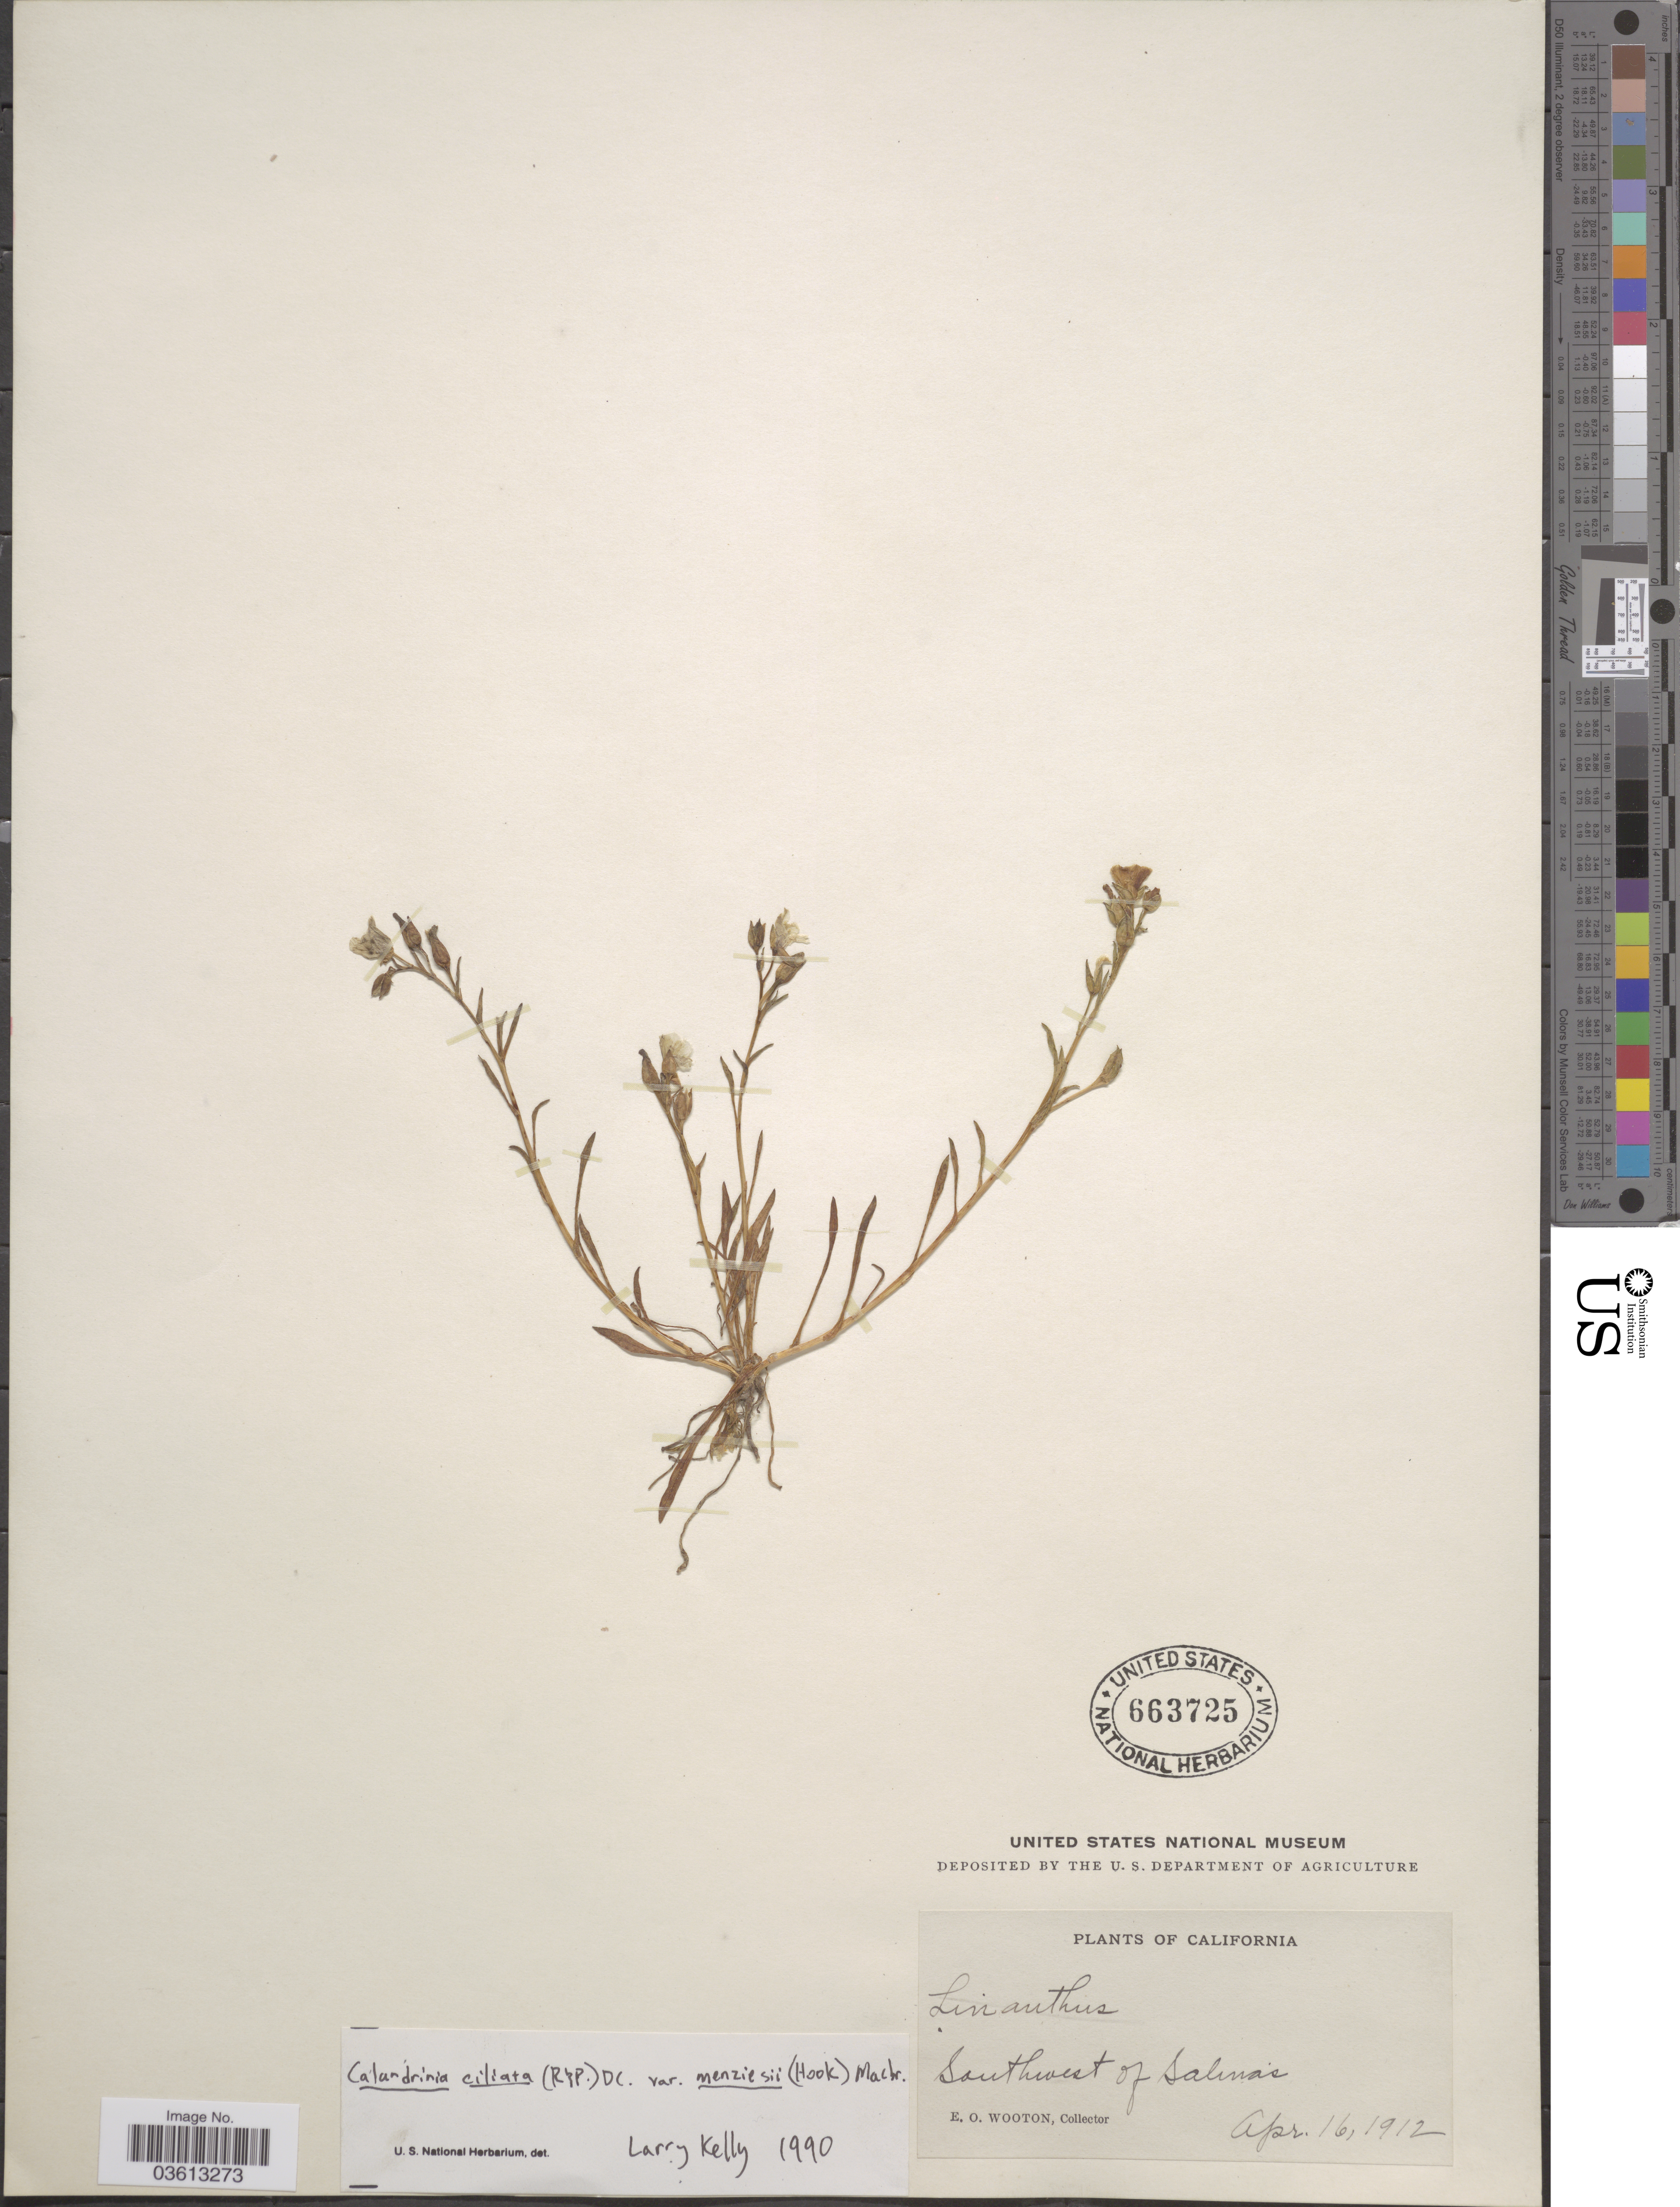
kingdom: Plantae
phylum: Tracheophyta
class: Magnoliopsida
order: Caryophyllales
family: Montiaceae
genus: Calandrinia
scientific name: Calandrinia ciliata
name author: (Ruiz & Pav.) DC.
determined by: Strong, Mark T., (BOT), Smithsonian Institution - National Museum of Natural History (UNITED STATES)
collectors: E. O. Wooton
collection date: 1912-04-16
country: United States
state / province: California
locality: Southwest of Salinas.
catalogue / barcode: US 663725